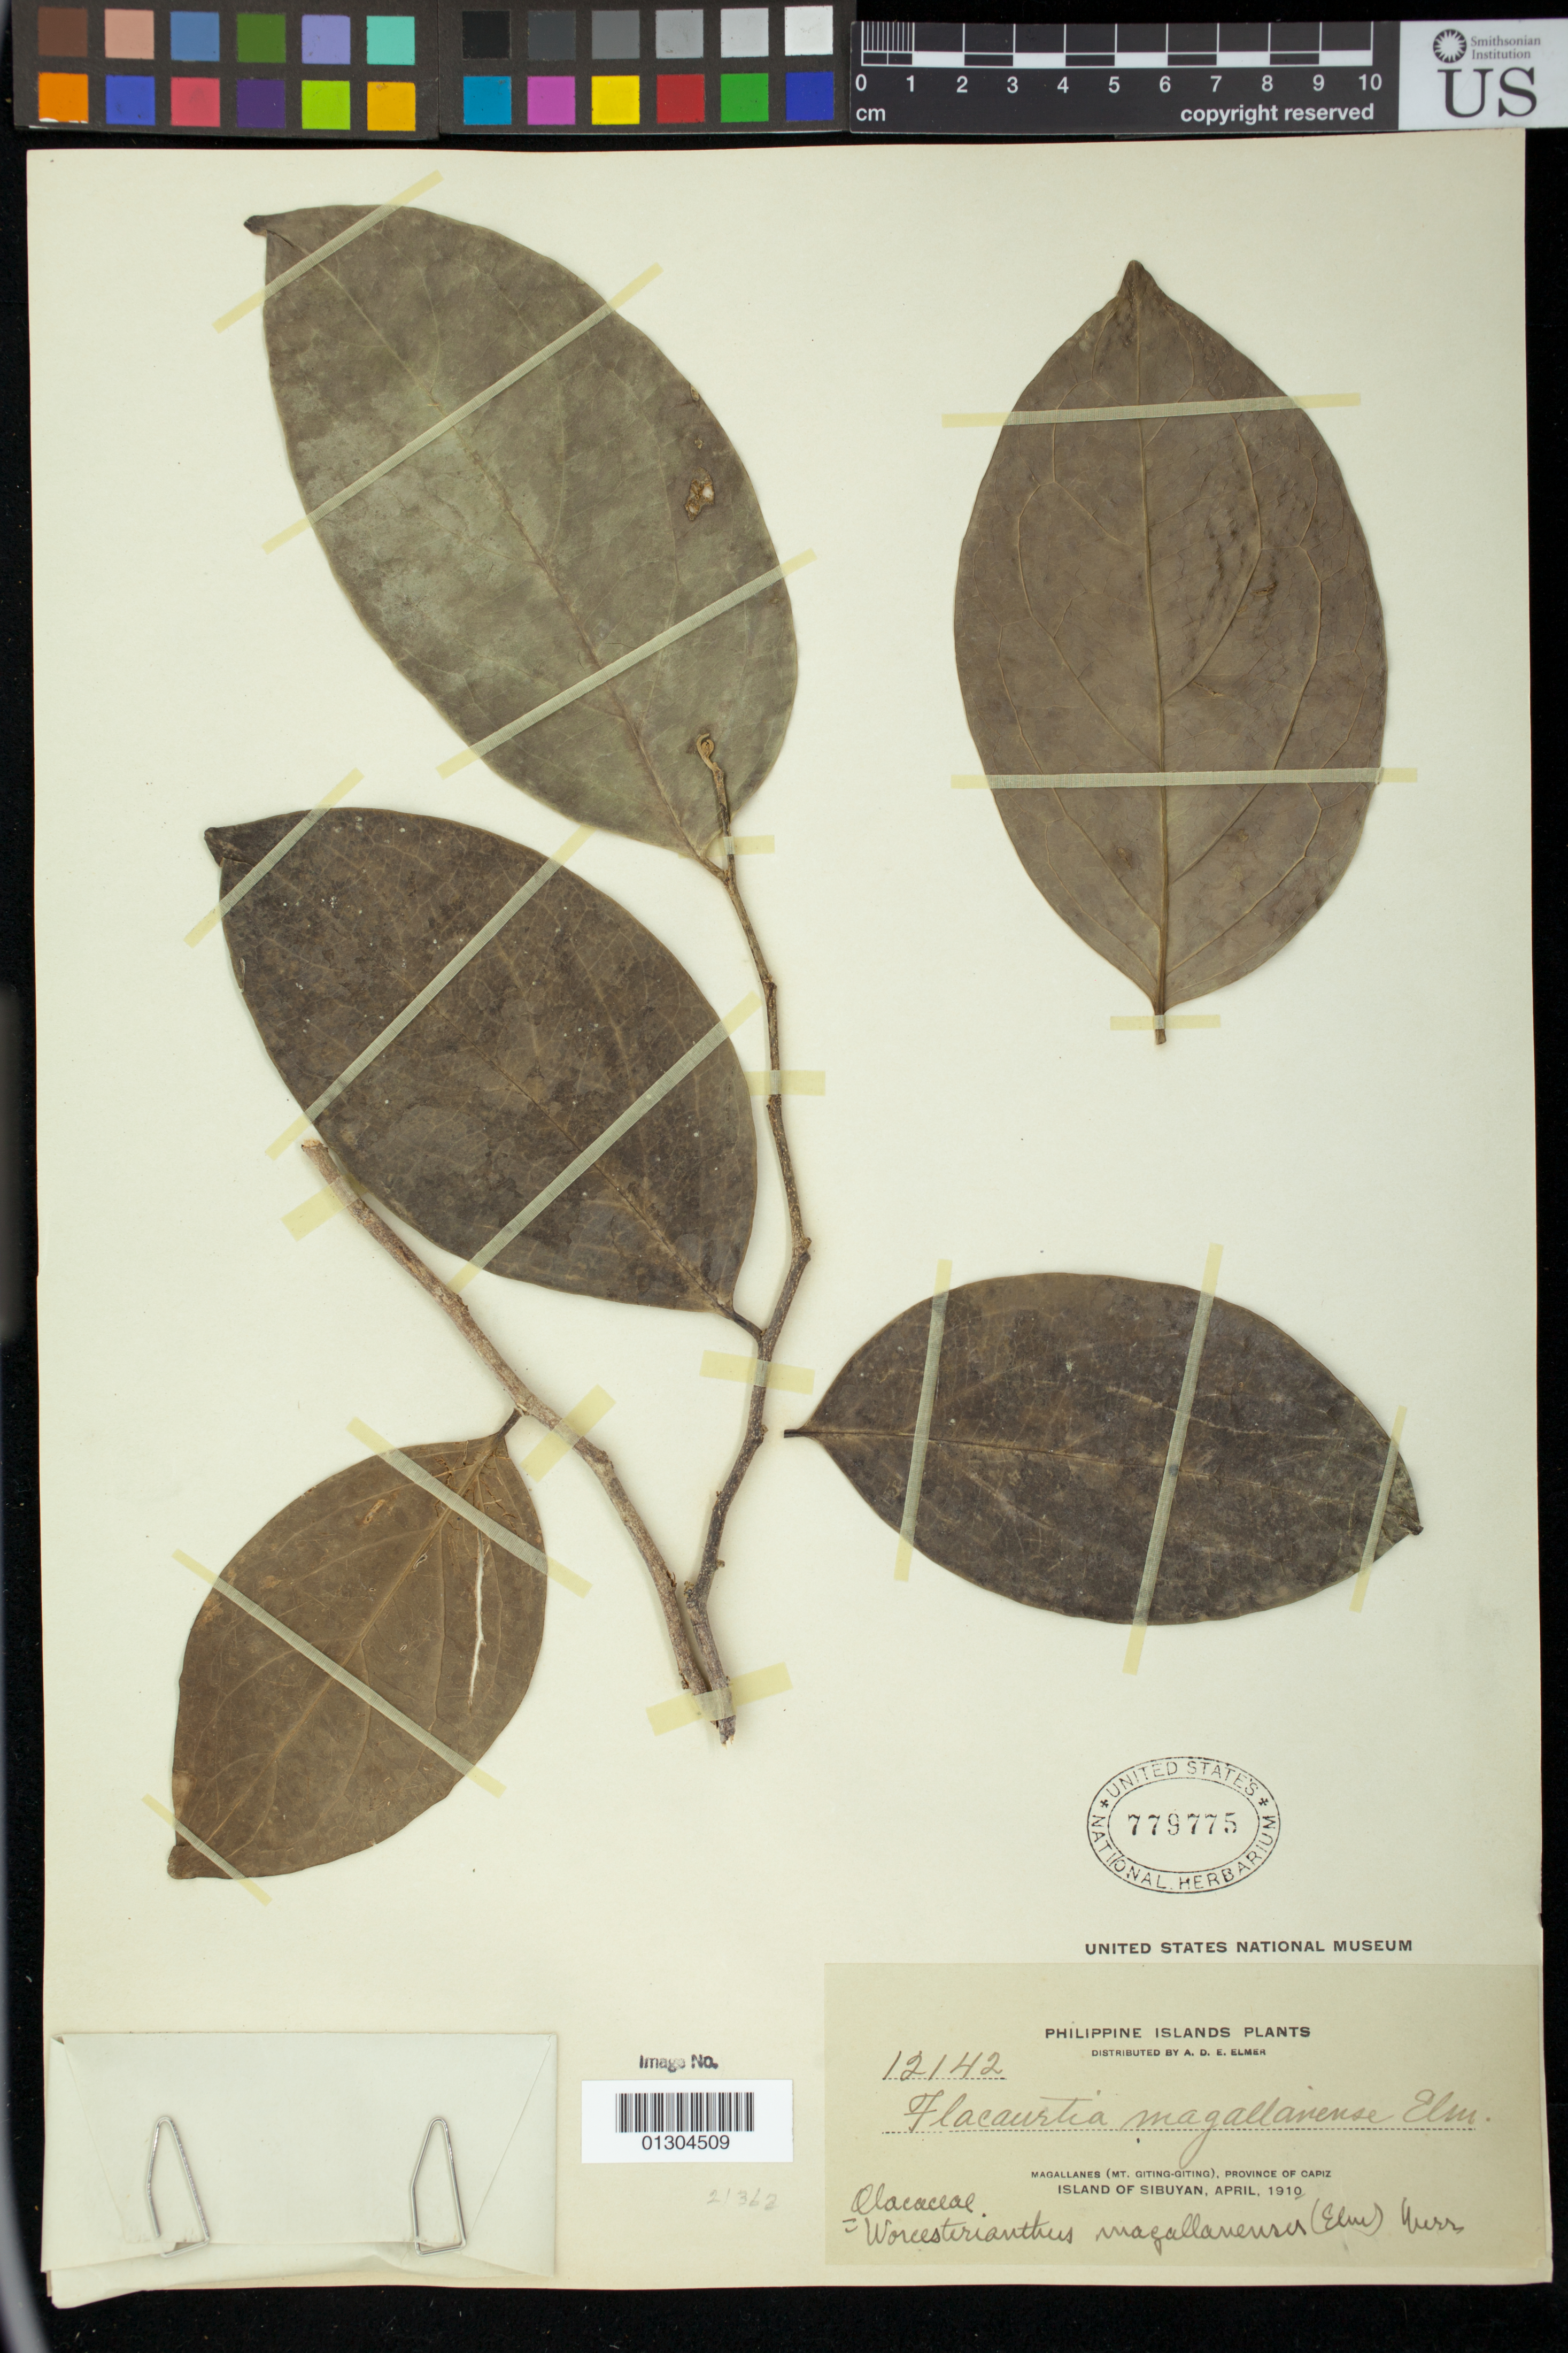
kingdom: Plantae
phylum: Tracheophyta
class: Magnoliopsida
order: Malpighiales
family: Pandaceae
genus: Microdesmis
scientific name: Microdesmis magallanensis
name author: (Elmer) Steenis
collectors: A. D. E. Elmer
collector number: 12142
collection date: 1919-04-01/1919-04-30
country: Philippines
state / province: Mimaropa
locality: Magallanes (Mt. Giting-Giting), Province of Capiz, Island of Sibuyan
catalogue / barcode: US 779775